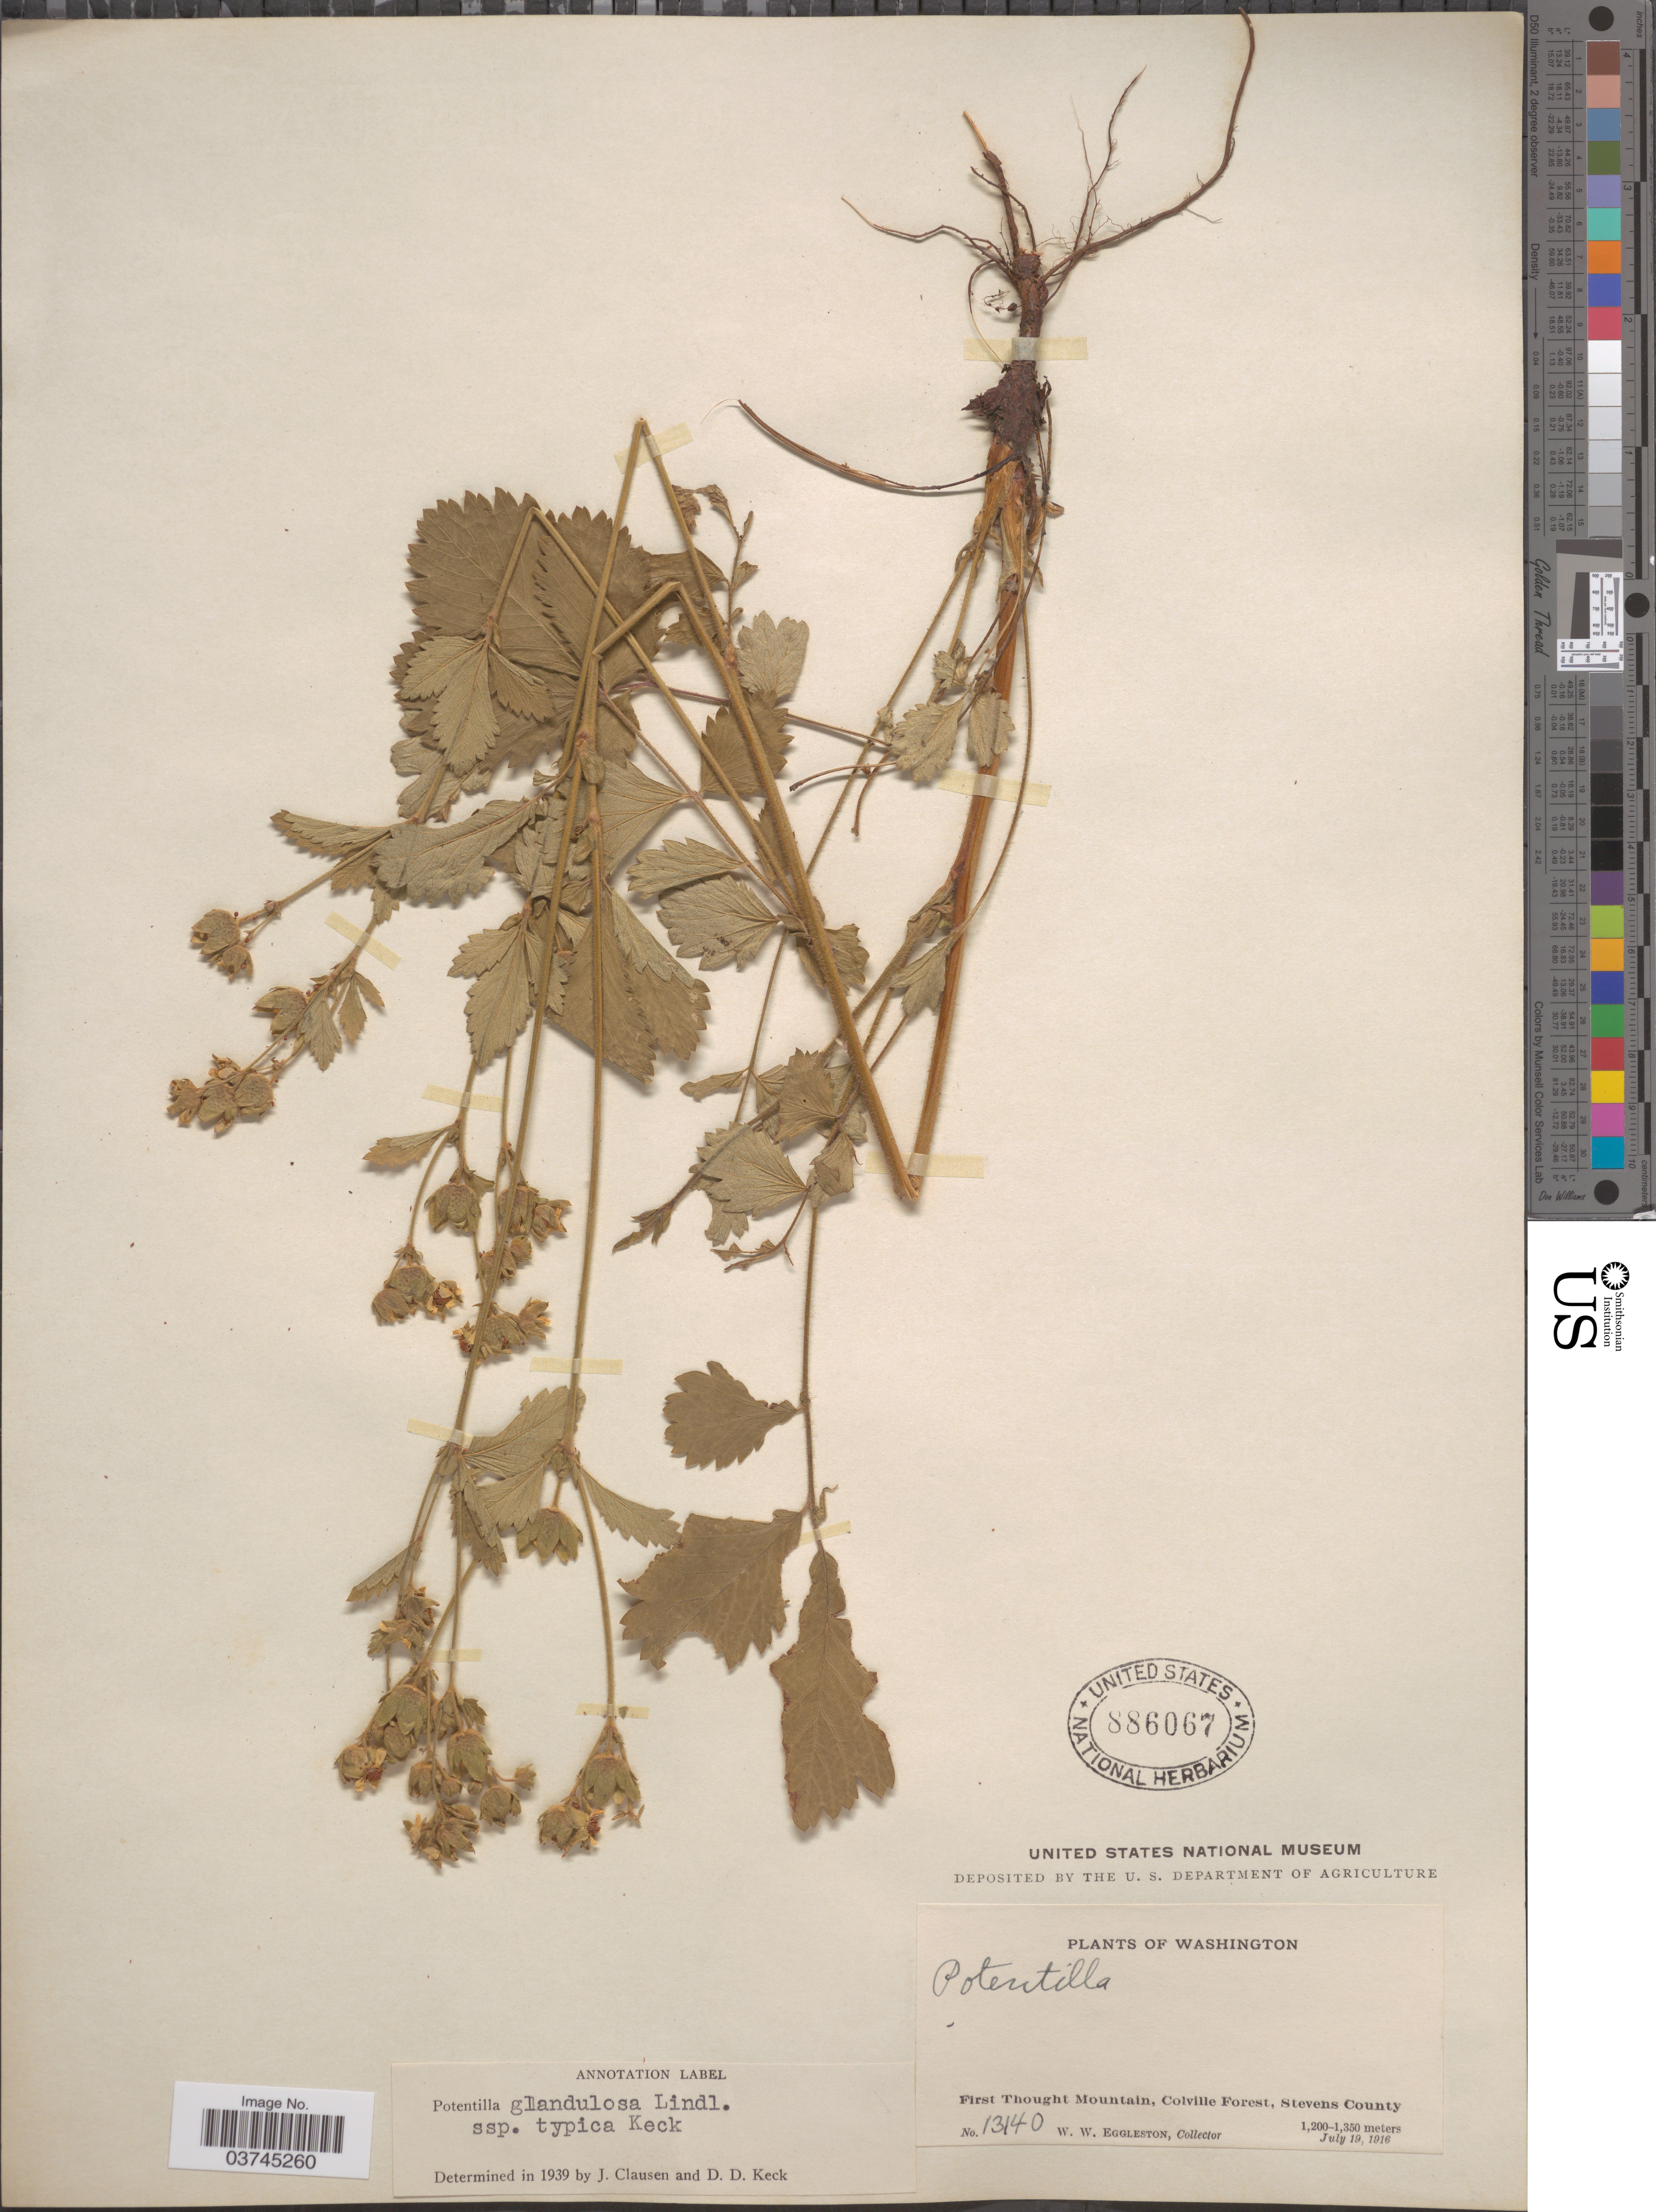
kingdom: Plantae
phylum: Tracheophyta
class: Magnoliopsida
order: Rosales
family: Rosaceae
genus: Drymocallis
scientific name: Drymocallis glandulosa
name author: (Lindl.) Rydb.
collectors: W. W. Eggleston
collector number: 13140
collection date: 1916-07-19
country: United States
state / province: Washington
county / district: Stevens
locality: First Thought Mountain, Colville Forest, Stevens County.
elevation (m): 1200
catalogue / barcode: US 886067